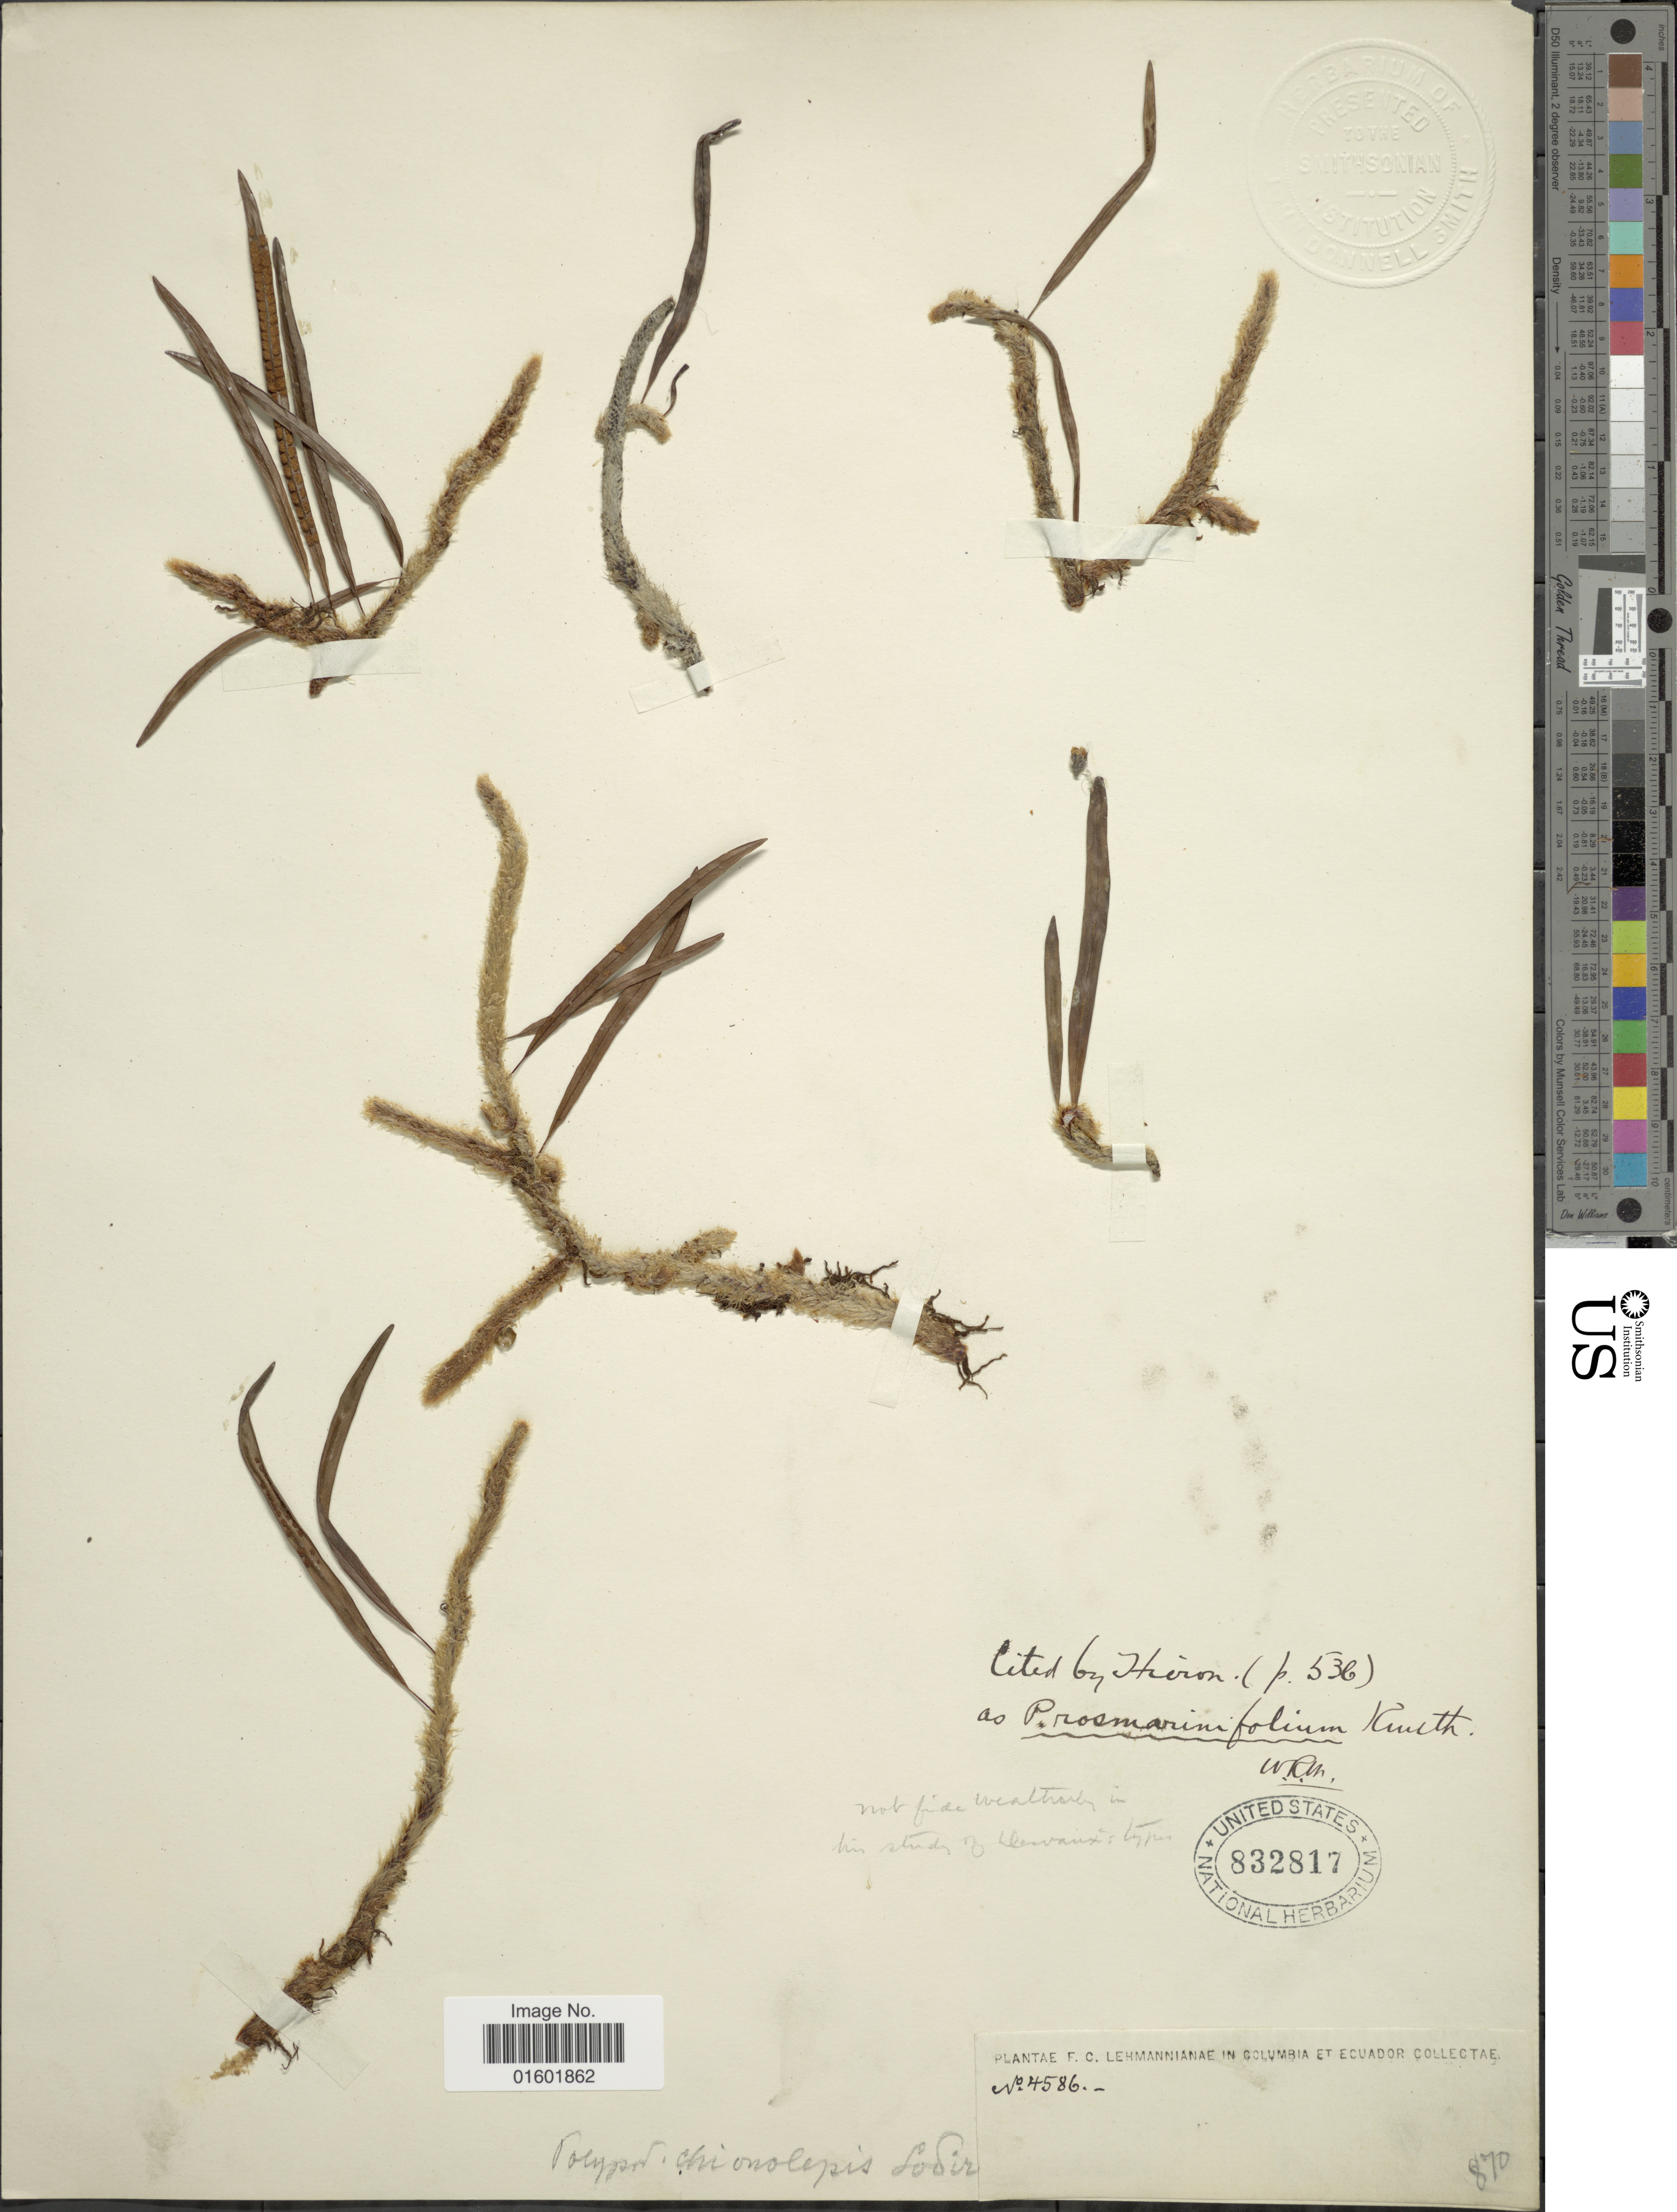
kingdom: Plantae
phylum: Tracheophyta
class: Polypodiopsida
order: Polypodiales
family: Polypodiaceae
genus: Microgramma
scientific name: Microgramma rosmarinifolia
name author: (Kunth) R.M. Tryon & A.F. Tryon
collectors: F. C. Lehmann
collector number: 4586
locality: Colombia et Ecuador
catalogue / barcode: US 832817